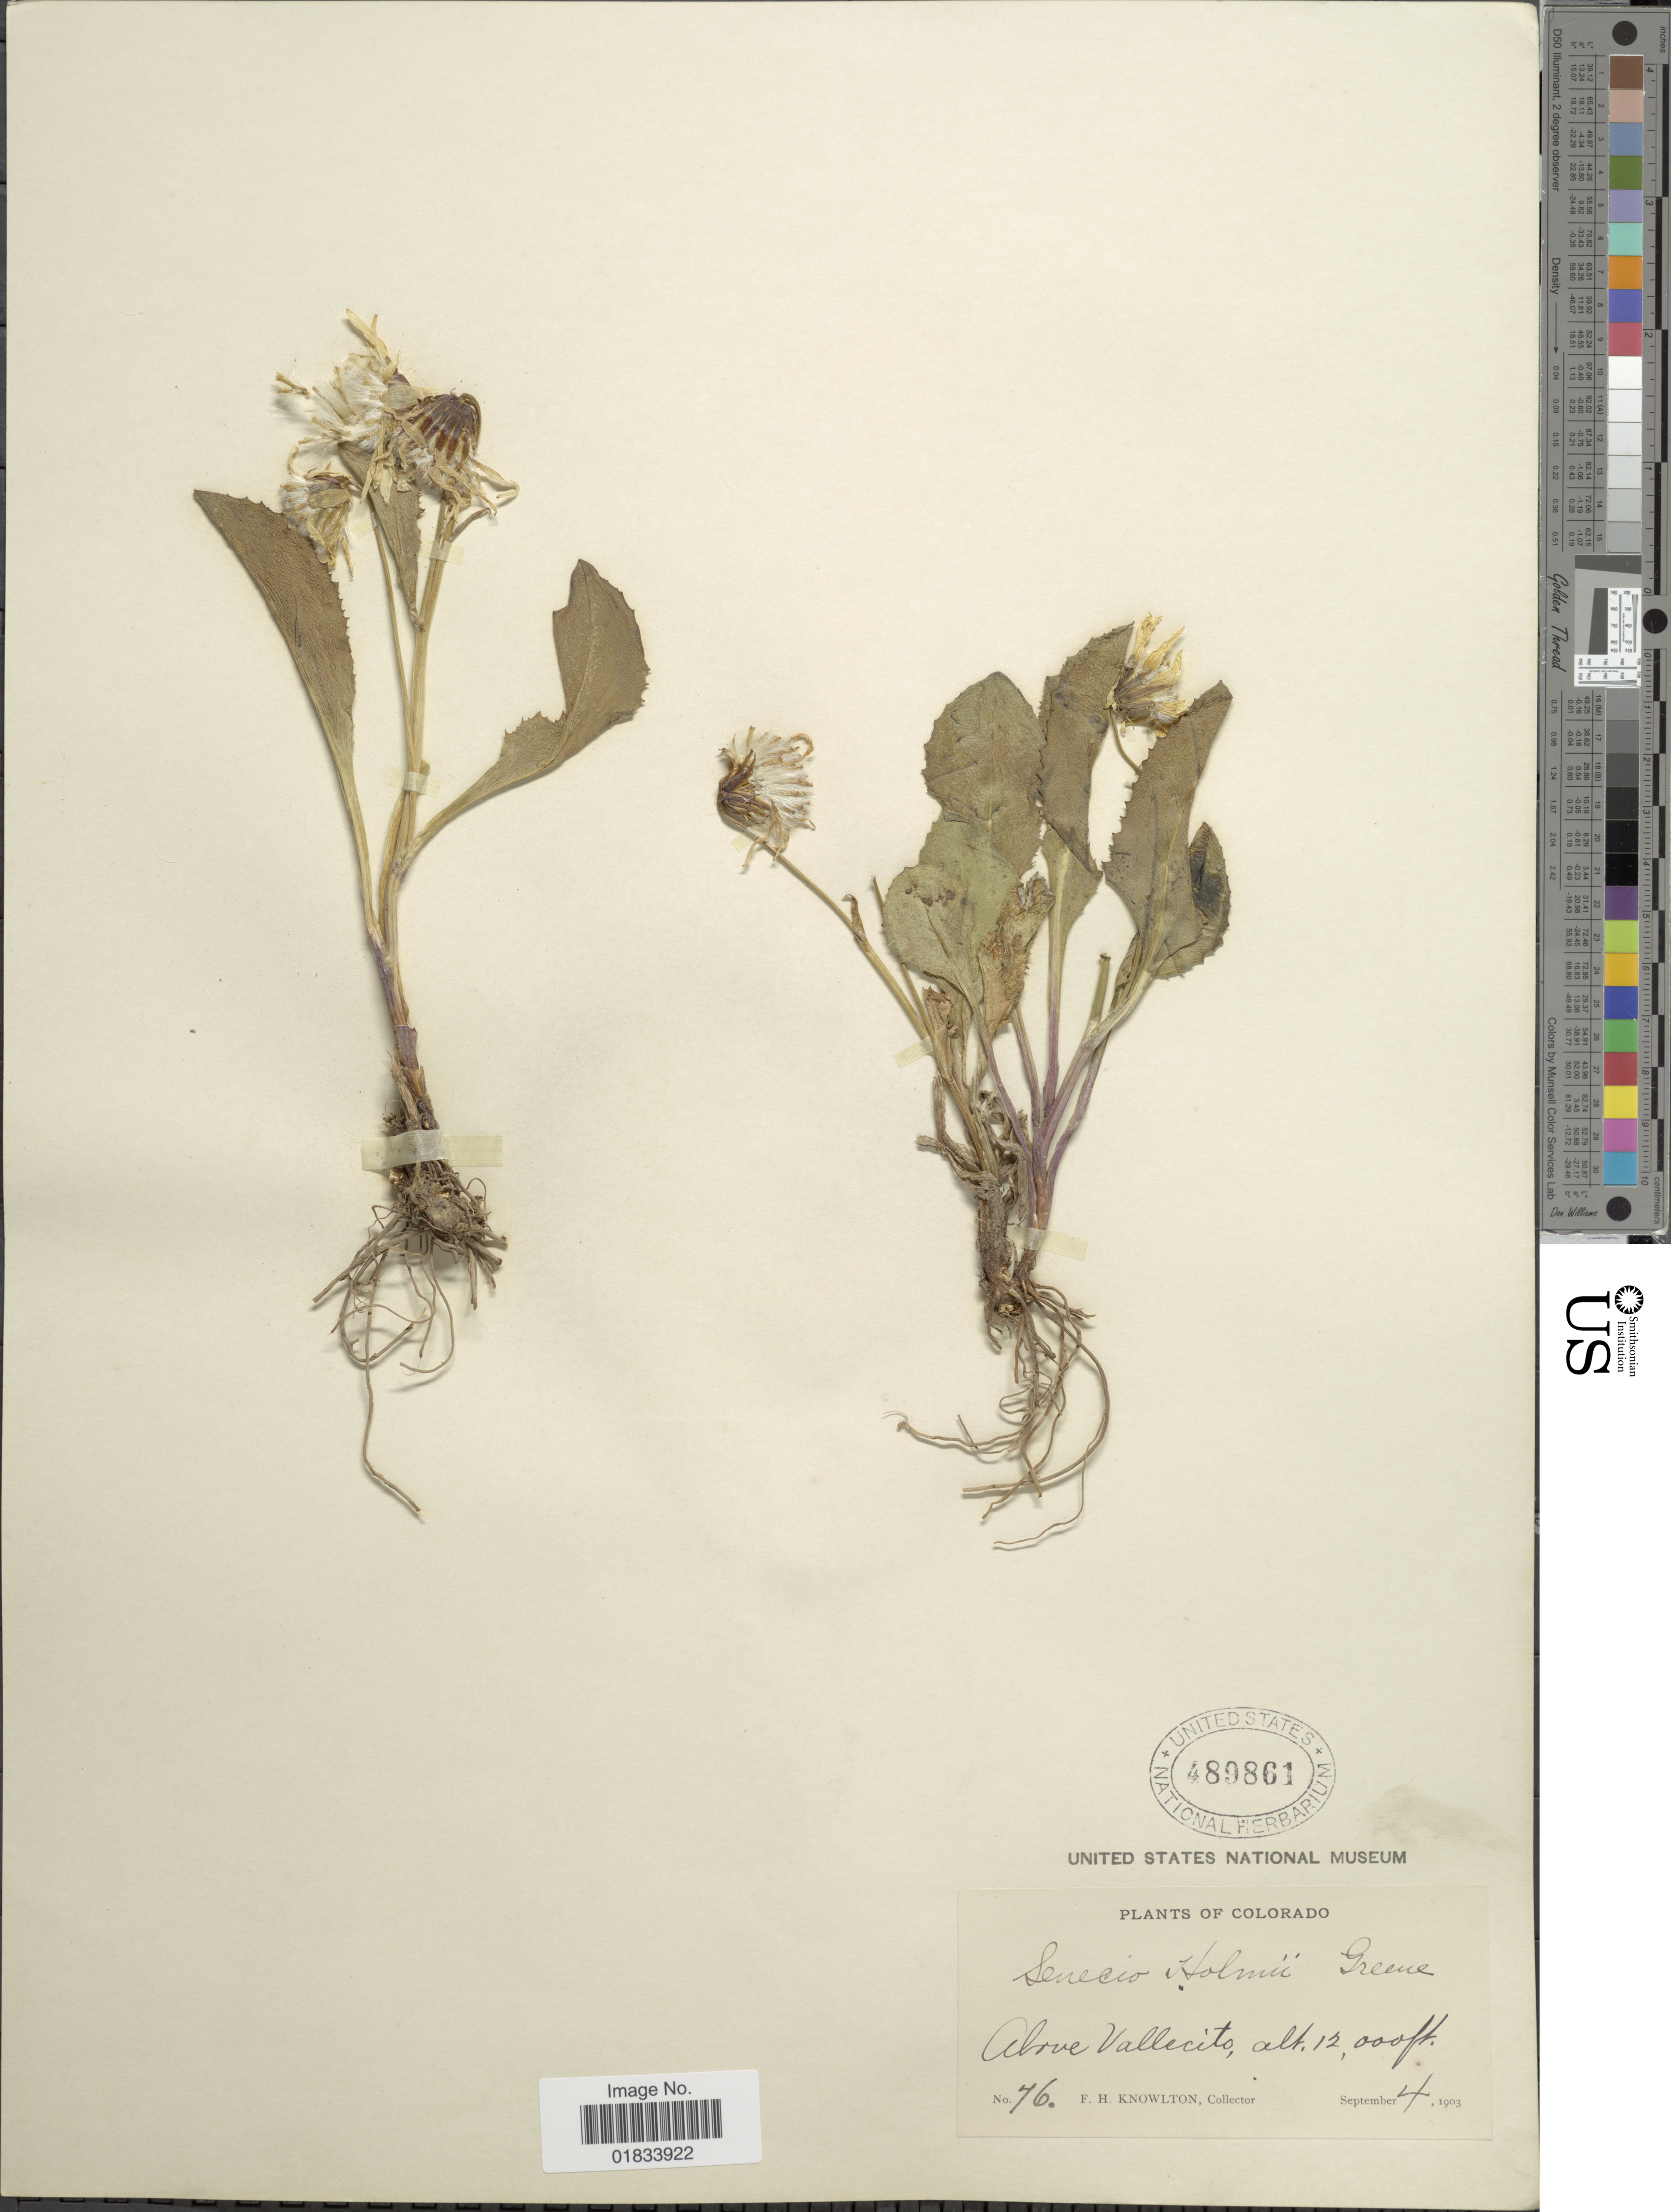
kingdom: Plantae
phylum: Tracheophyta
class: Magnoliopsida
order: Asterales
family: Asteraceae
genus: Senecio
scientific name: Senecio amplectens var. holmii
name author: (Greene) Harrington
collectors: F. H. Knowlton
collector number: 76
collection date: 1903-09-04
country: United States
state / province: Colorado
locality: Above Vallecito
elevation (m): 3658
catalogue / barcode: US 489861